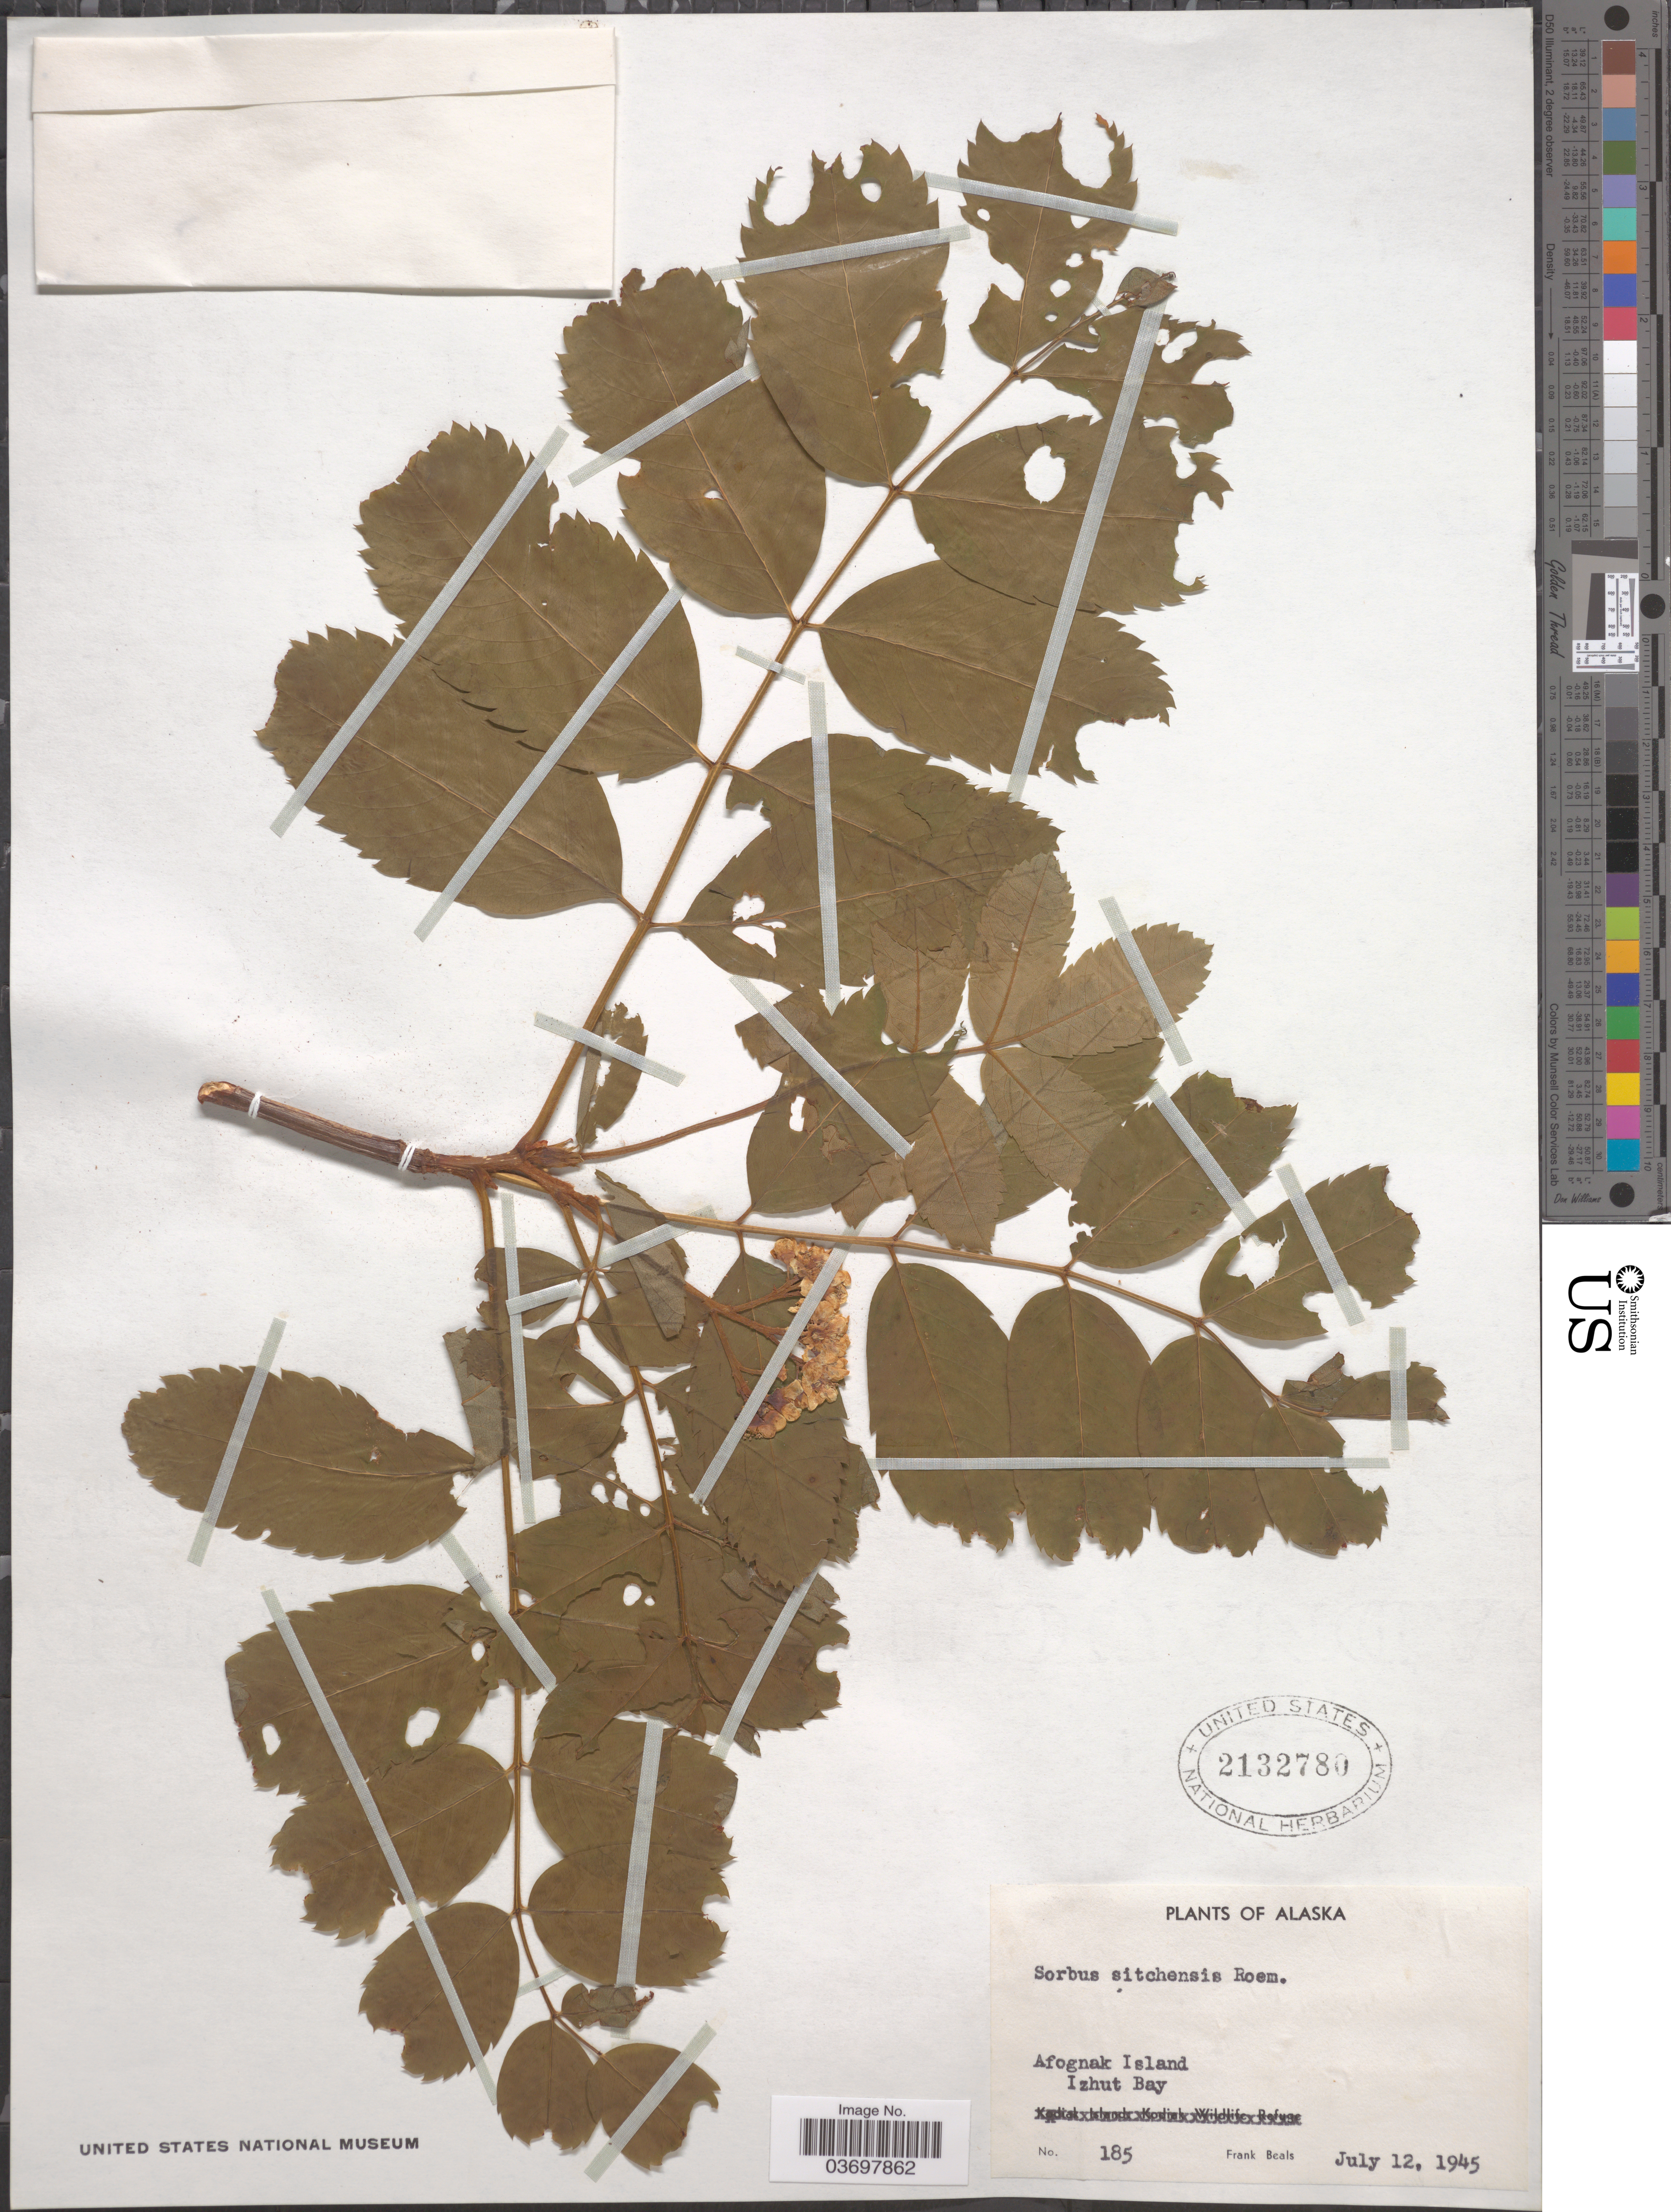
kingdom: Plantae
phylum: Tracheophyta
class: Magnoliopsida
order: Rosales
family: Rosaceae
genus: Sorbus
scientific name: Sorbus sitchensis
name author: M. Roem.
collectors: F. Beals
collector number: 185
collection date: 1945-07-12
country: United States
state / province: Alaska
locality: Afognak Island. Izhut Bay.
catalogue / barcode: US 2132780